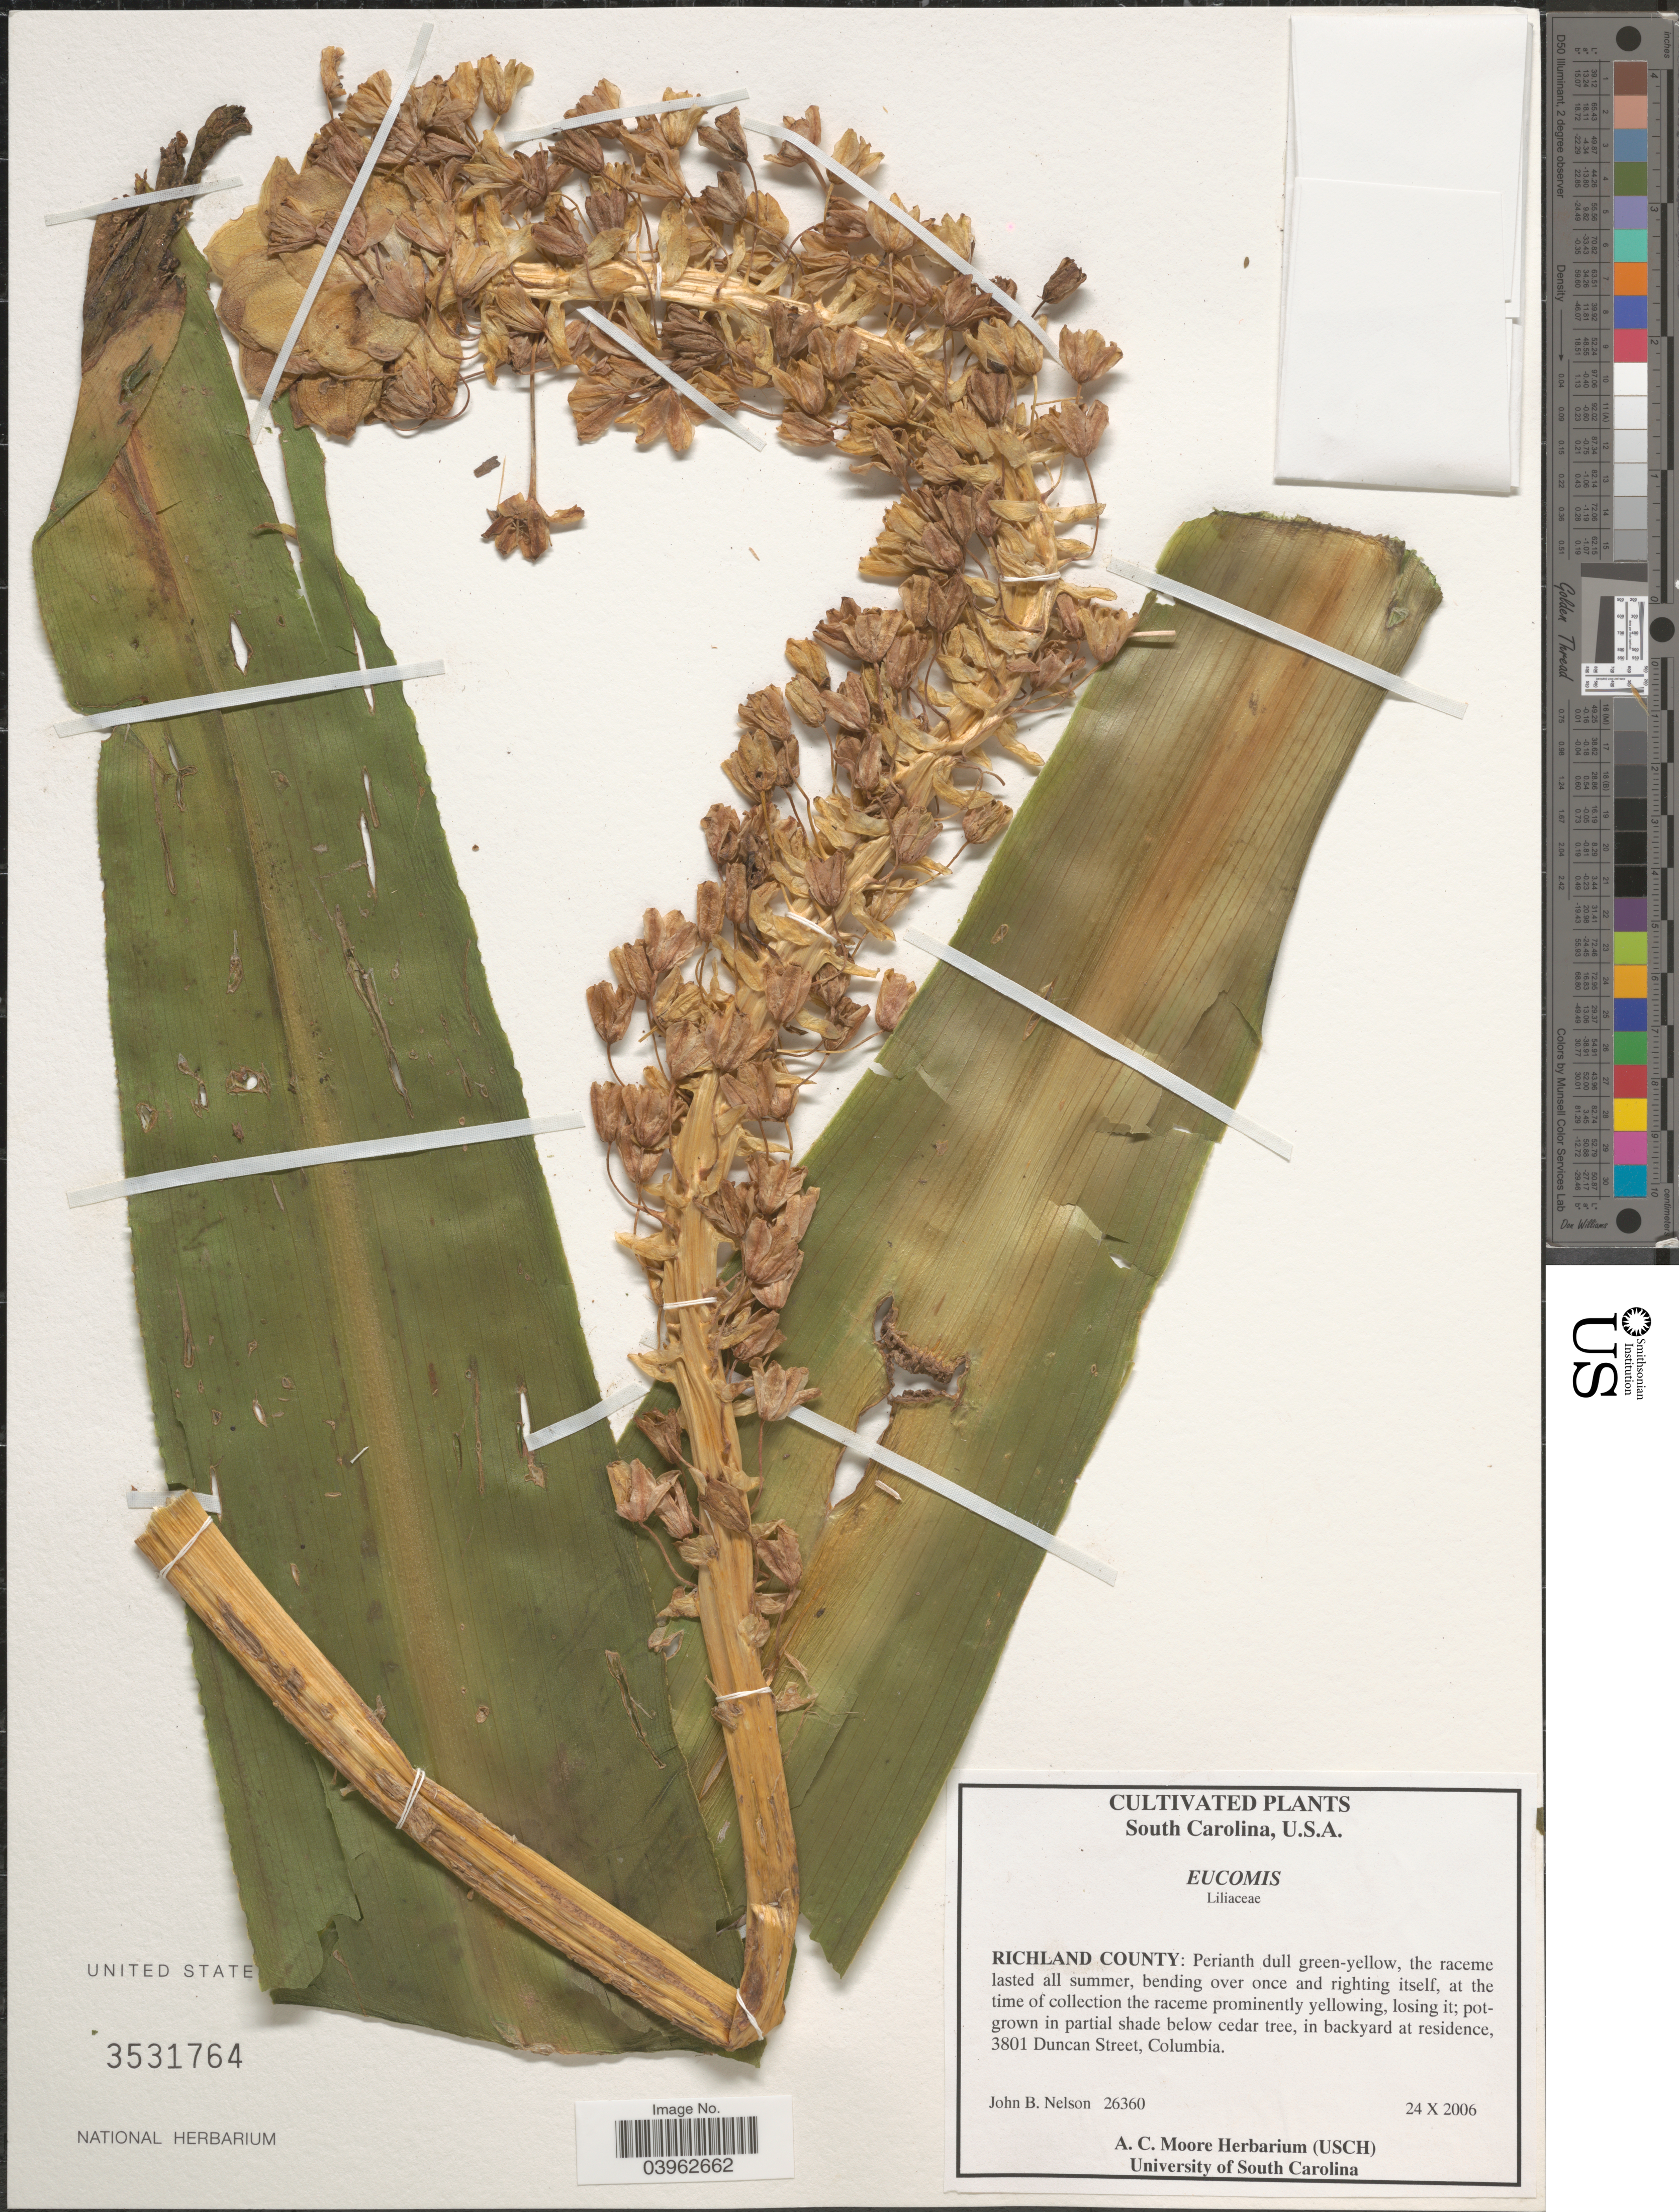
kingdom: Plantae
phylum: Tracheophyta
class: Liliopsida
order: Asparagales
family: Asparagaceae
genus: Eucomis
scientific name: Eucomis sp.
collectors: J. B. Nelson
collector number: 26360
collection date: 2006-10-24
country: United States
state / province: South Carolina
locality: Richland County: in backyard at residence, 3801 Duncan Street, Columbia.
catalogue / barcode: US 3531764